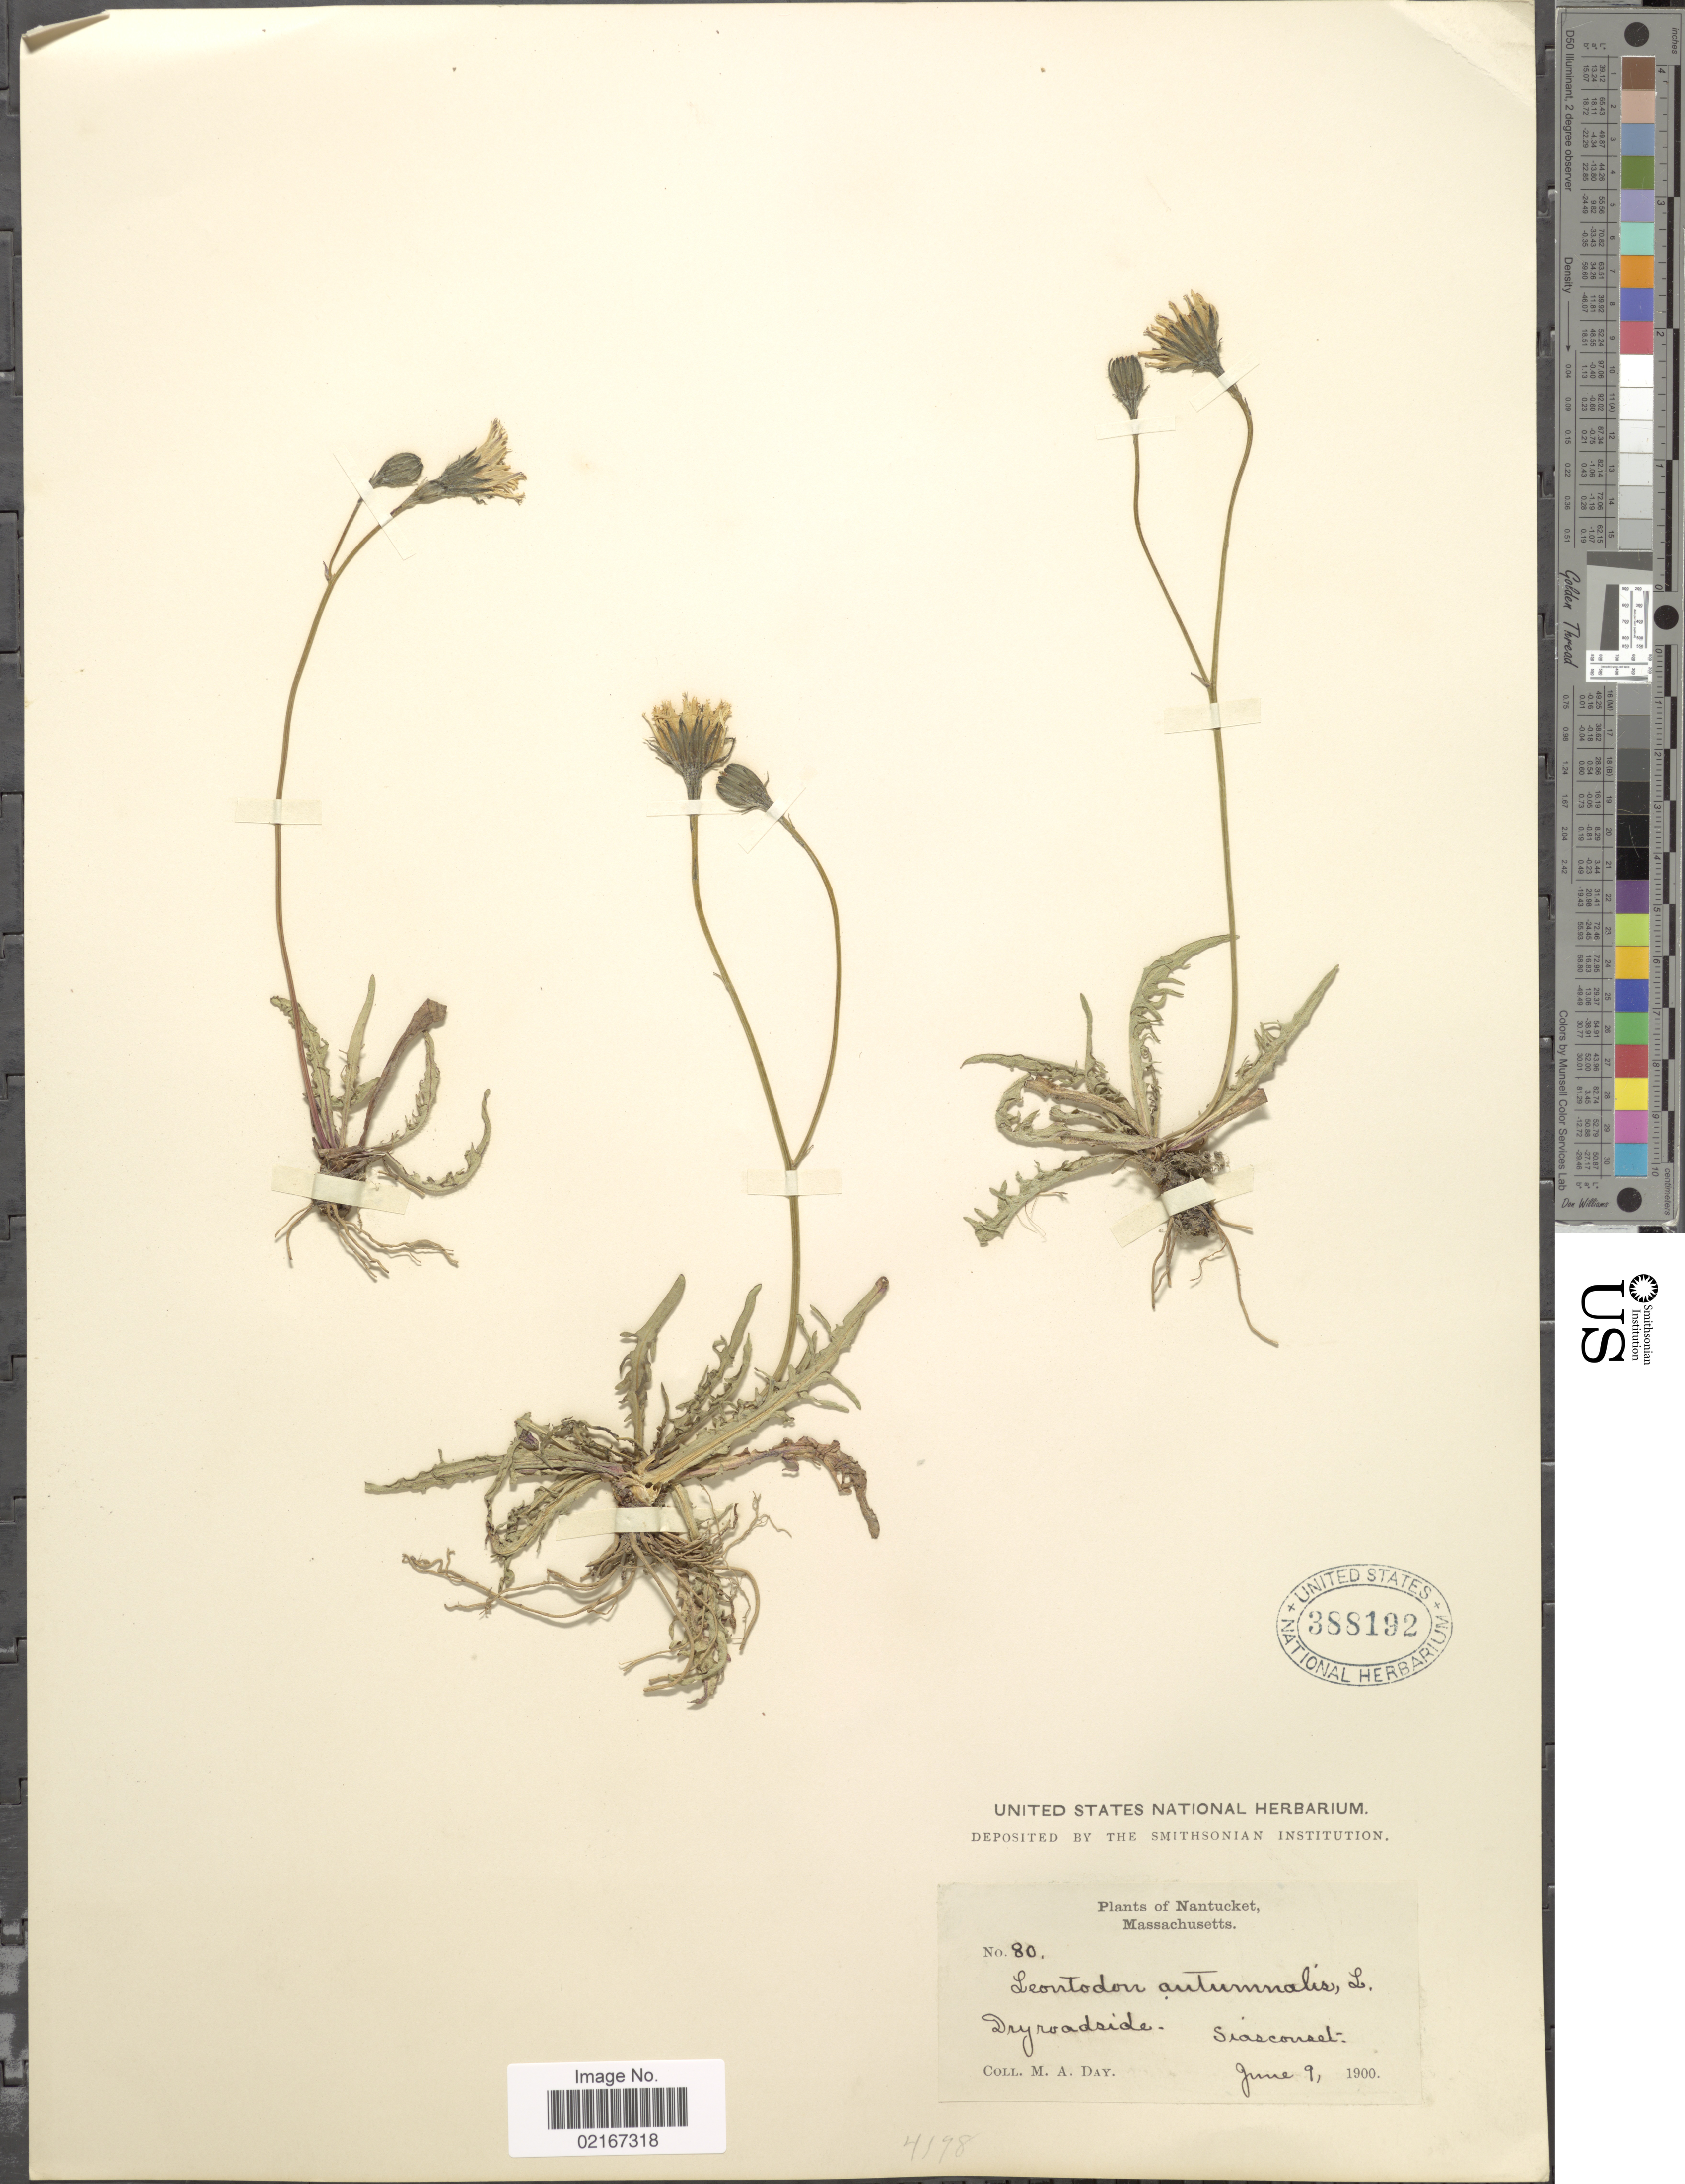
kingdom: Plantae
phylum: Tracheophyta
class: Magnoliopsida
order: Asterales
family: Asteraceae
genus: Scorzoneroides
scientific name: Scorzoneroides autumnalis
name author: (L.) Moench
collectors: M. Day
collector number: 80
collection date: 1900-06-09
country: United States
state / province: Massachusetts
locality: Nantucket, Siasconset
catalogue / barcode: US 388192